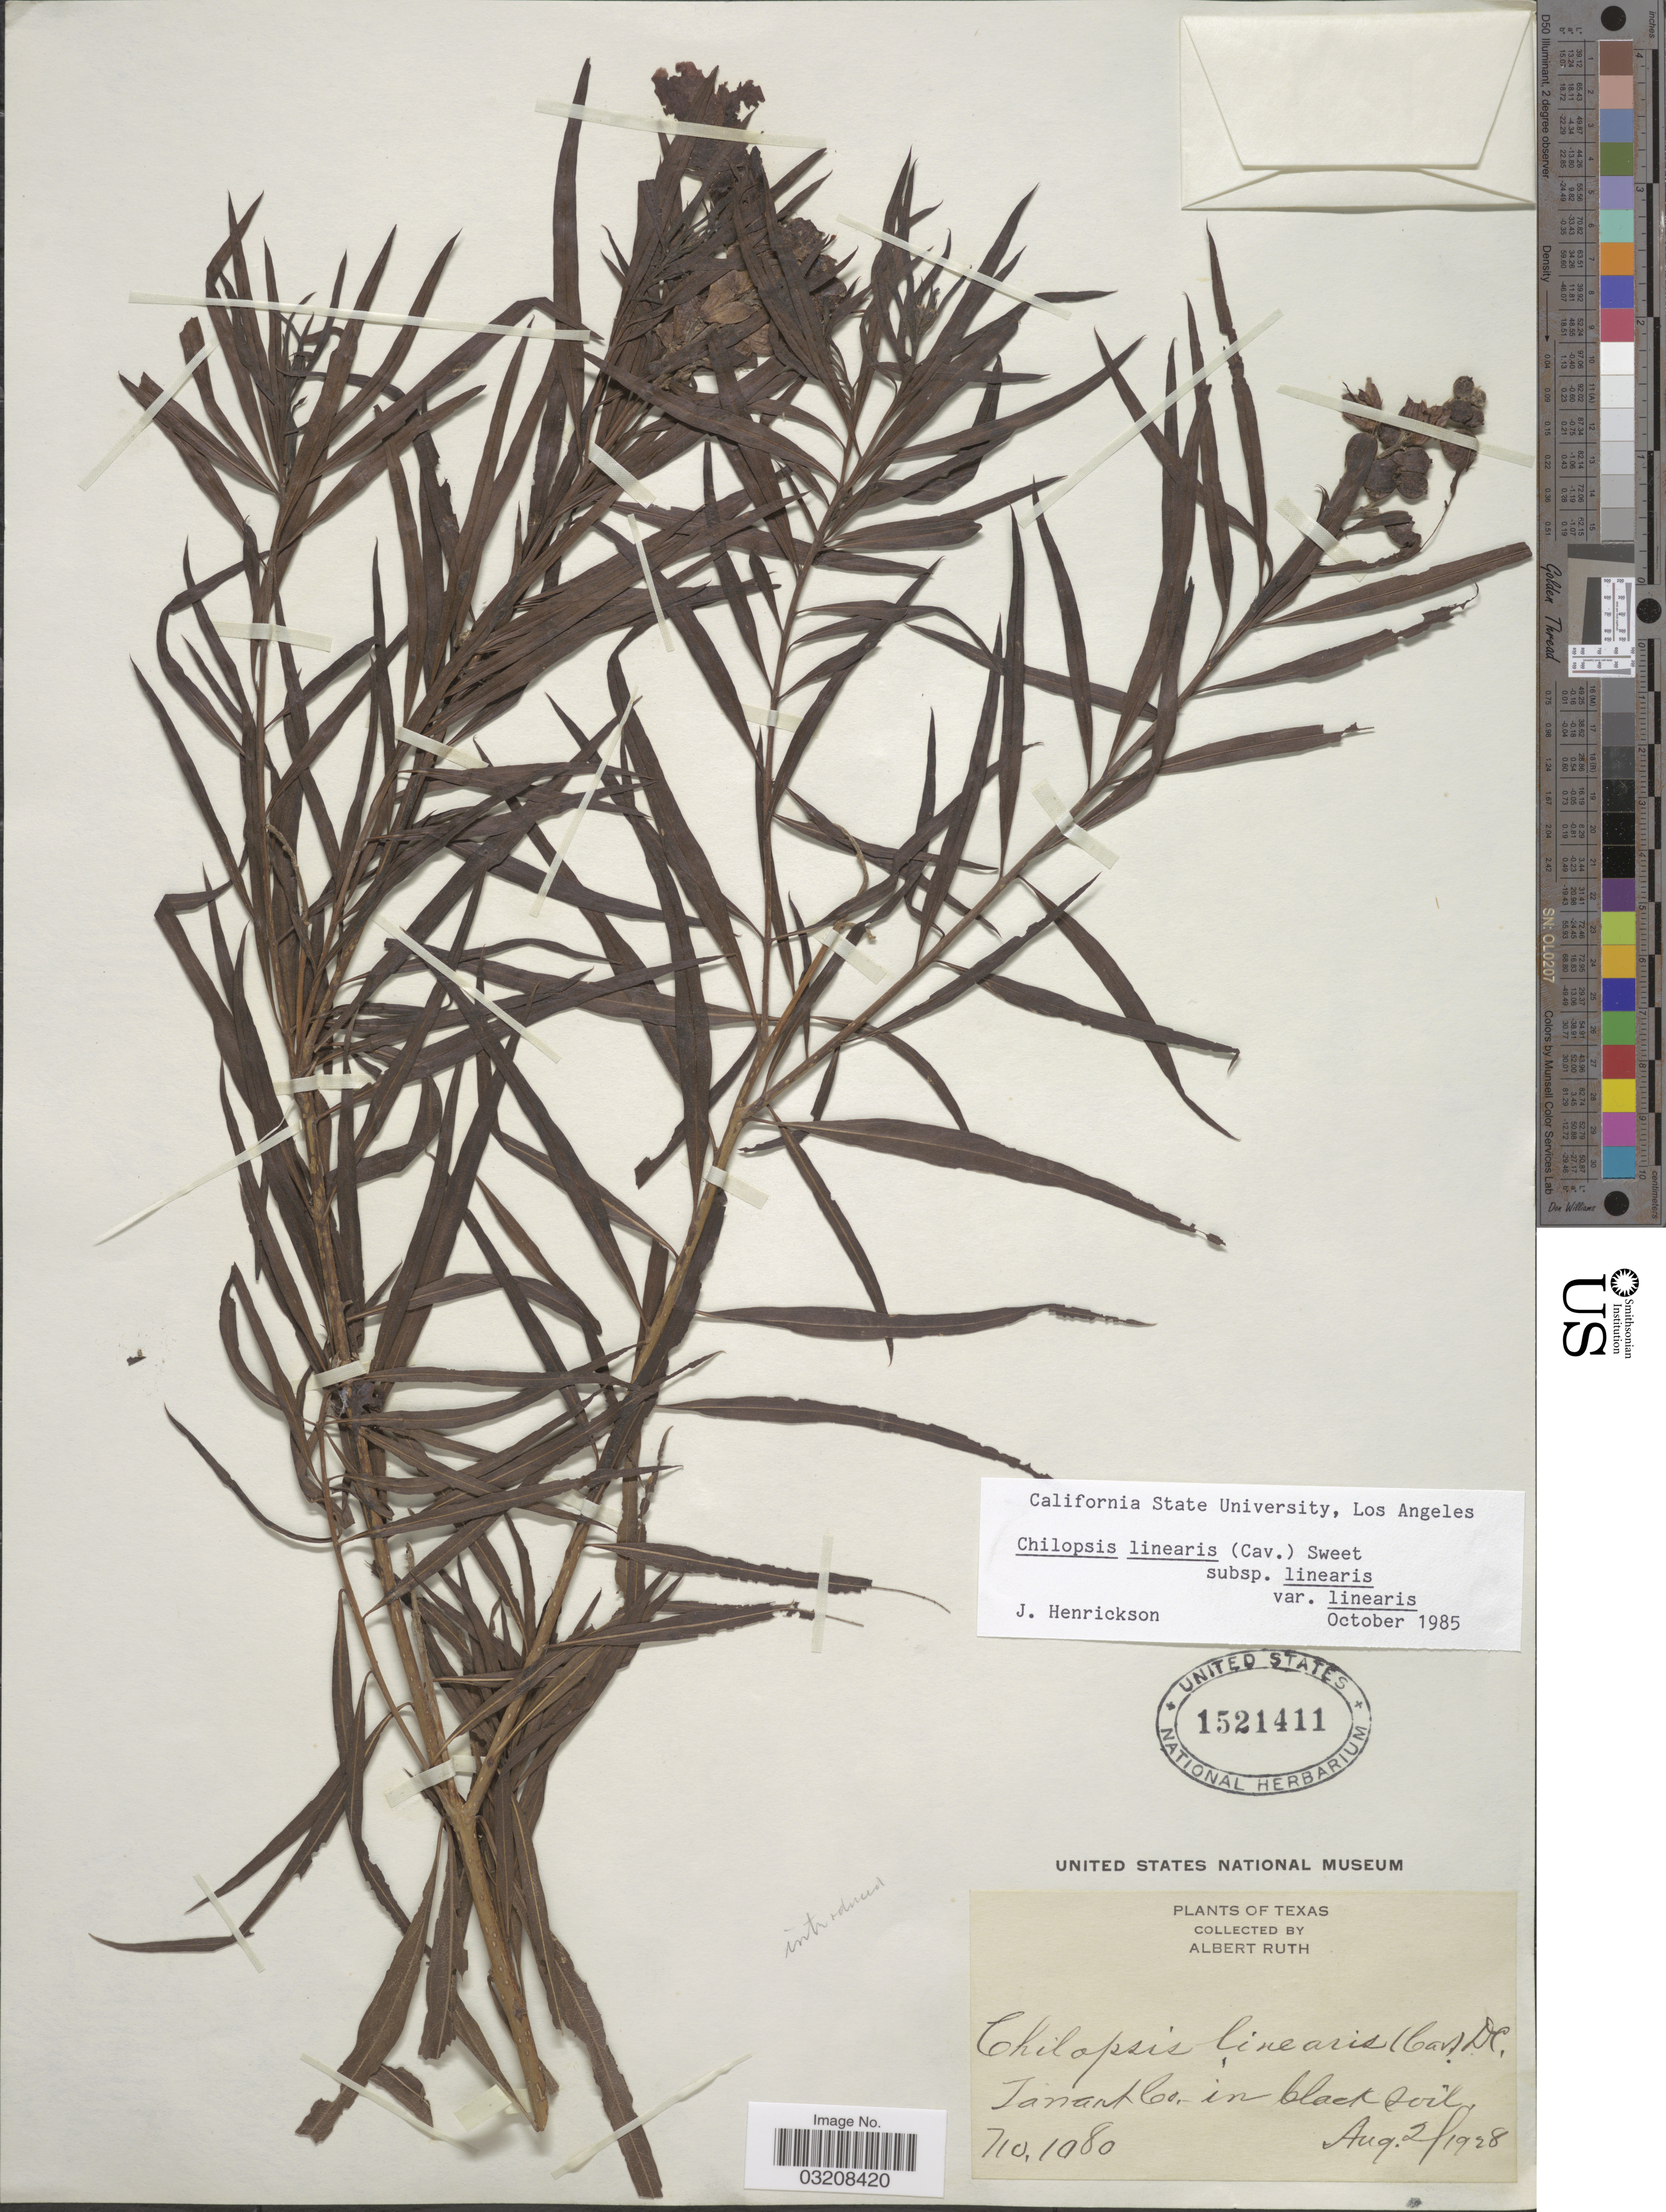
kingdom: Plantae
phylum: Tracheophyta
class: Magnoliopsida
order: Lamiales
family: Bignoniaceae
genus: Chilopsis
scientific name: Chilopsis linearis subsp. linearis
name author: (Cav.) Sweet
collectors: A. Ruth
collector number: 1080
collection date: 1928-08-02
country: United States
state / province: Texas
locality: Tarrant Co.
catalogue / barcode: US 1521411